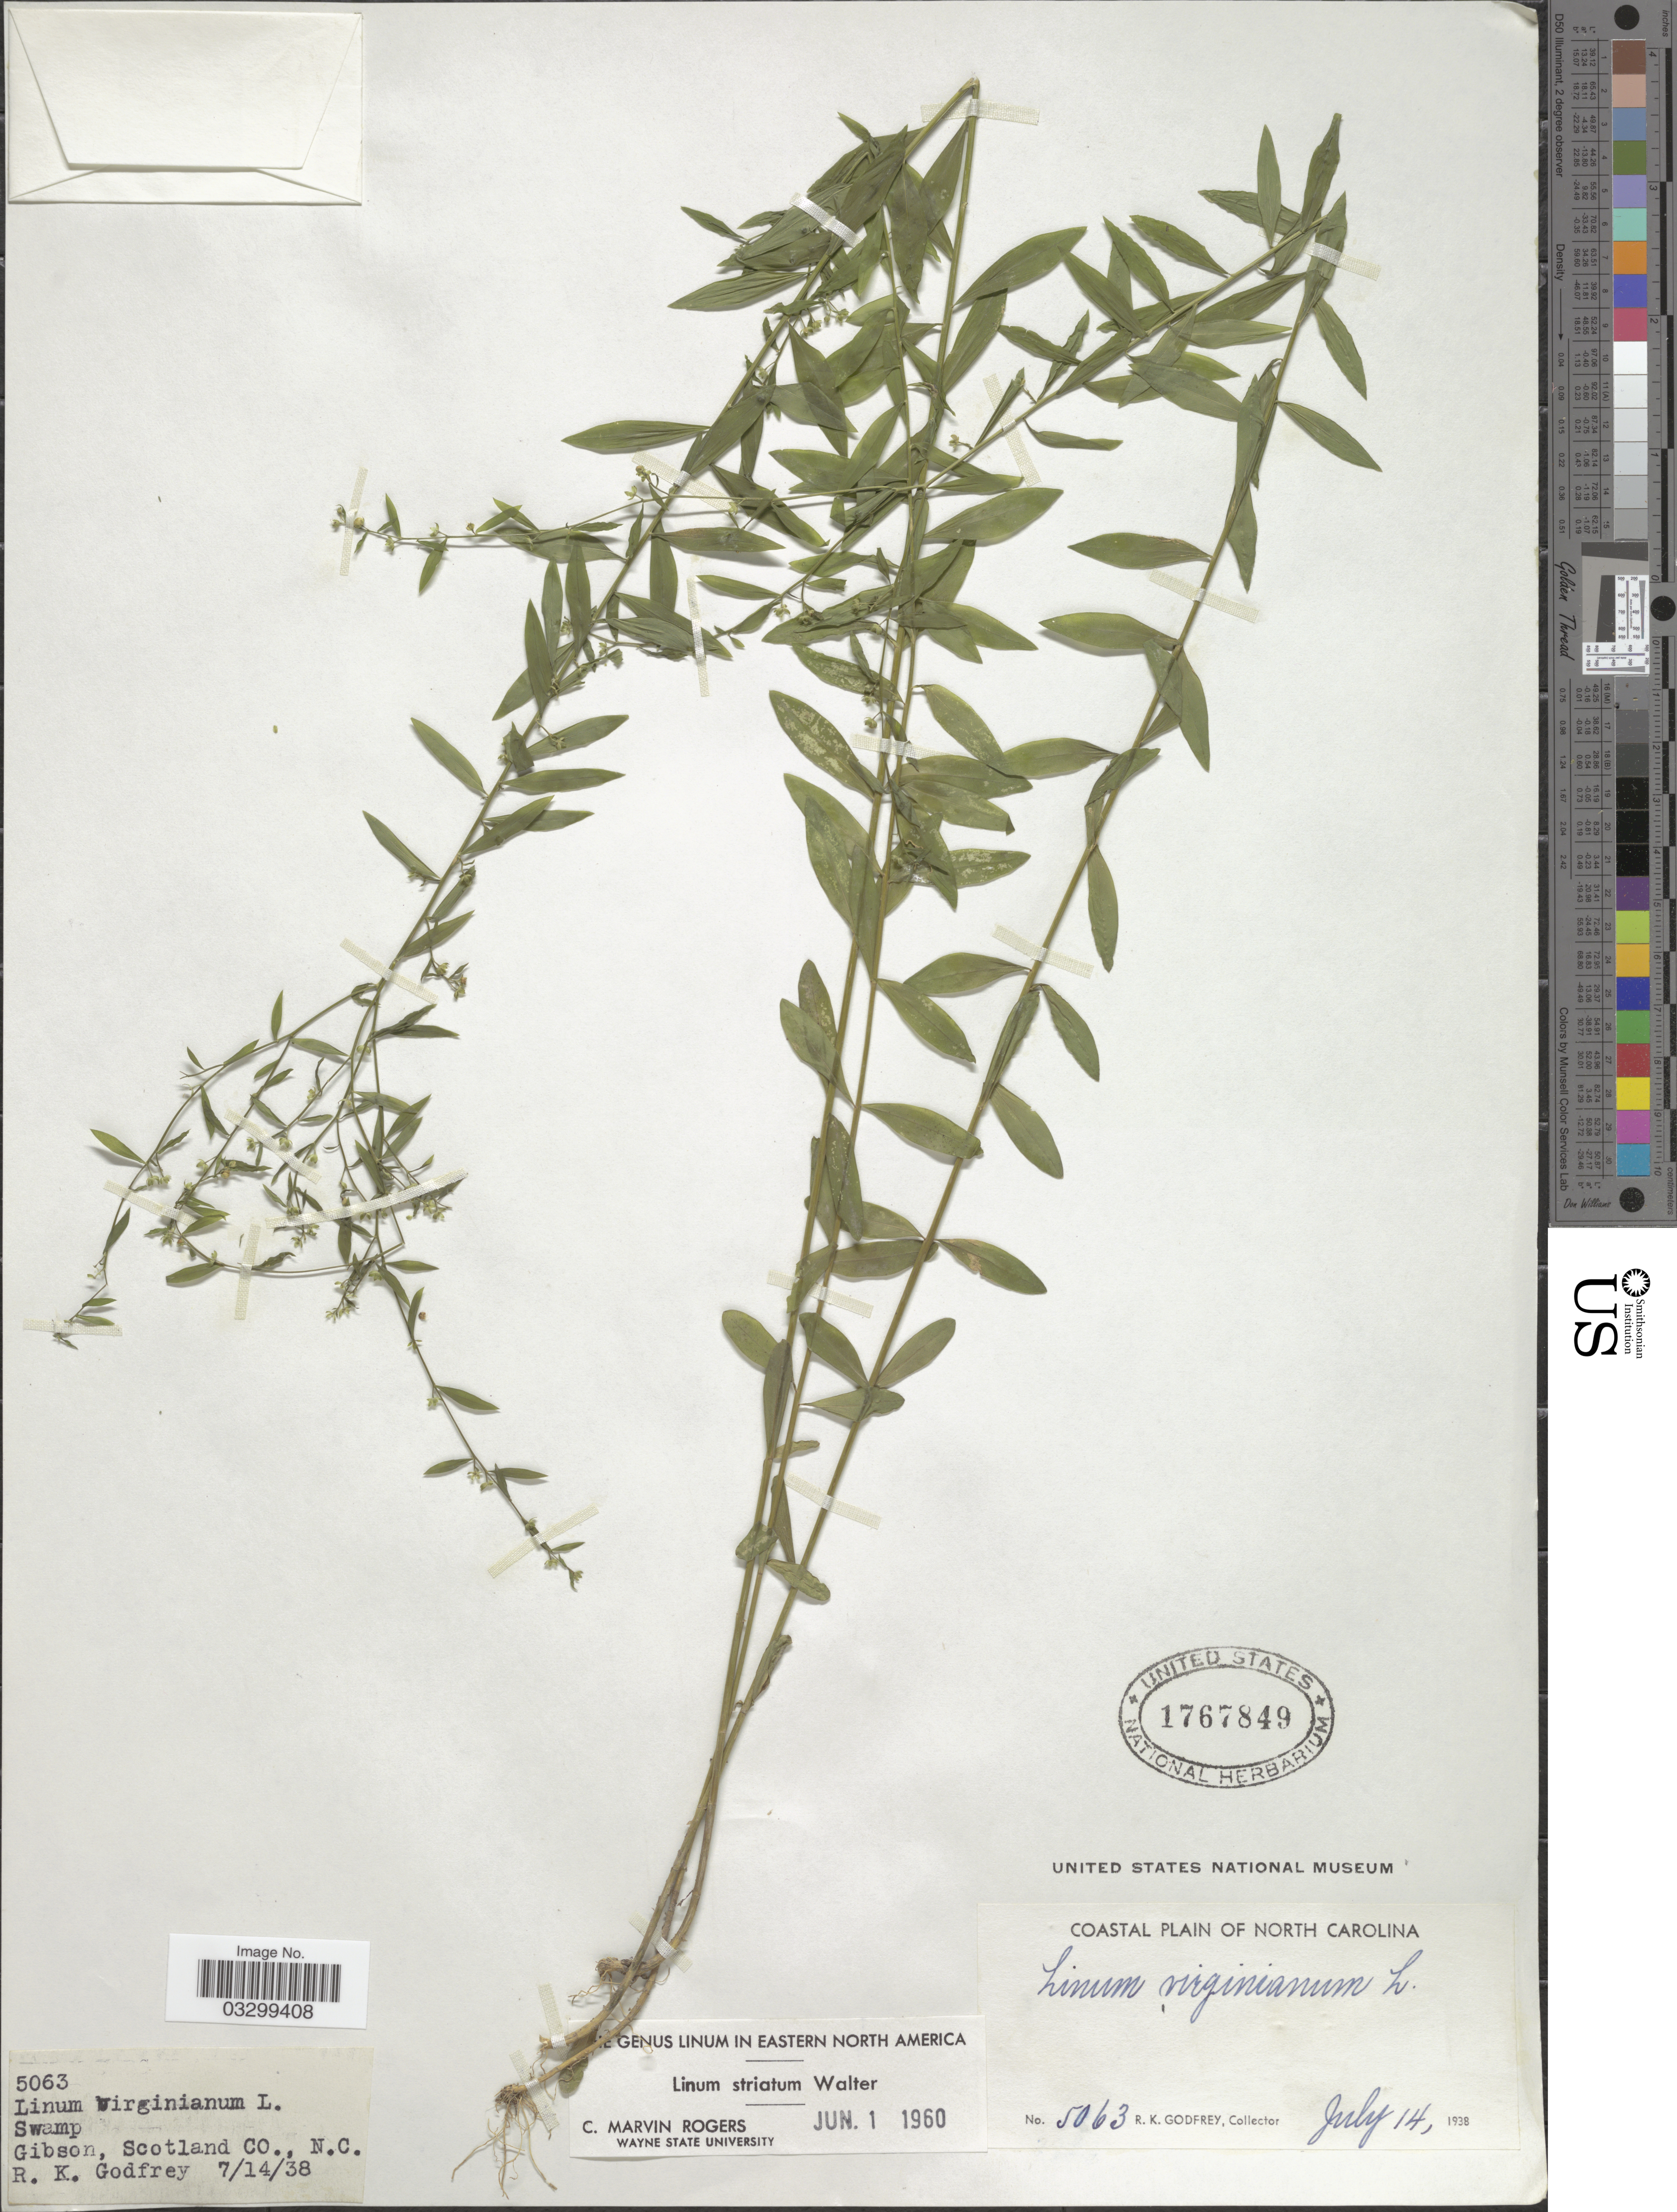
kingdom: Plantae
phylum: Tracheophyta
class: Magnoliopsida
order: Malpighiales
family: Linaceae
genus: Linum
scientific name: Linum striatum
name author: Walter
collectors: R. K. Godfrey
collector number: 5063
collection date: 1938-07-14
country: United States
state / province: North Carolina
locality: Coastal Plain of North Carolina. Gibson, Scotland Co.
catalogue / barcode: US 1767849